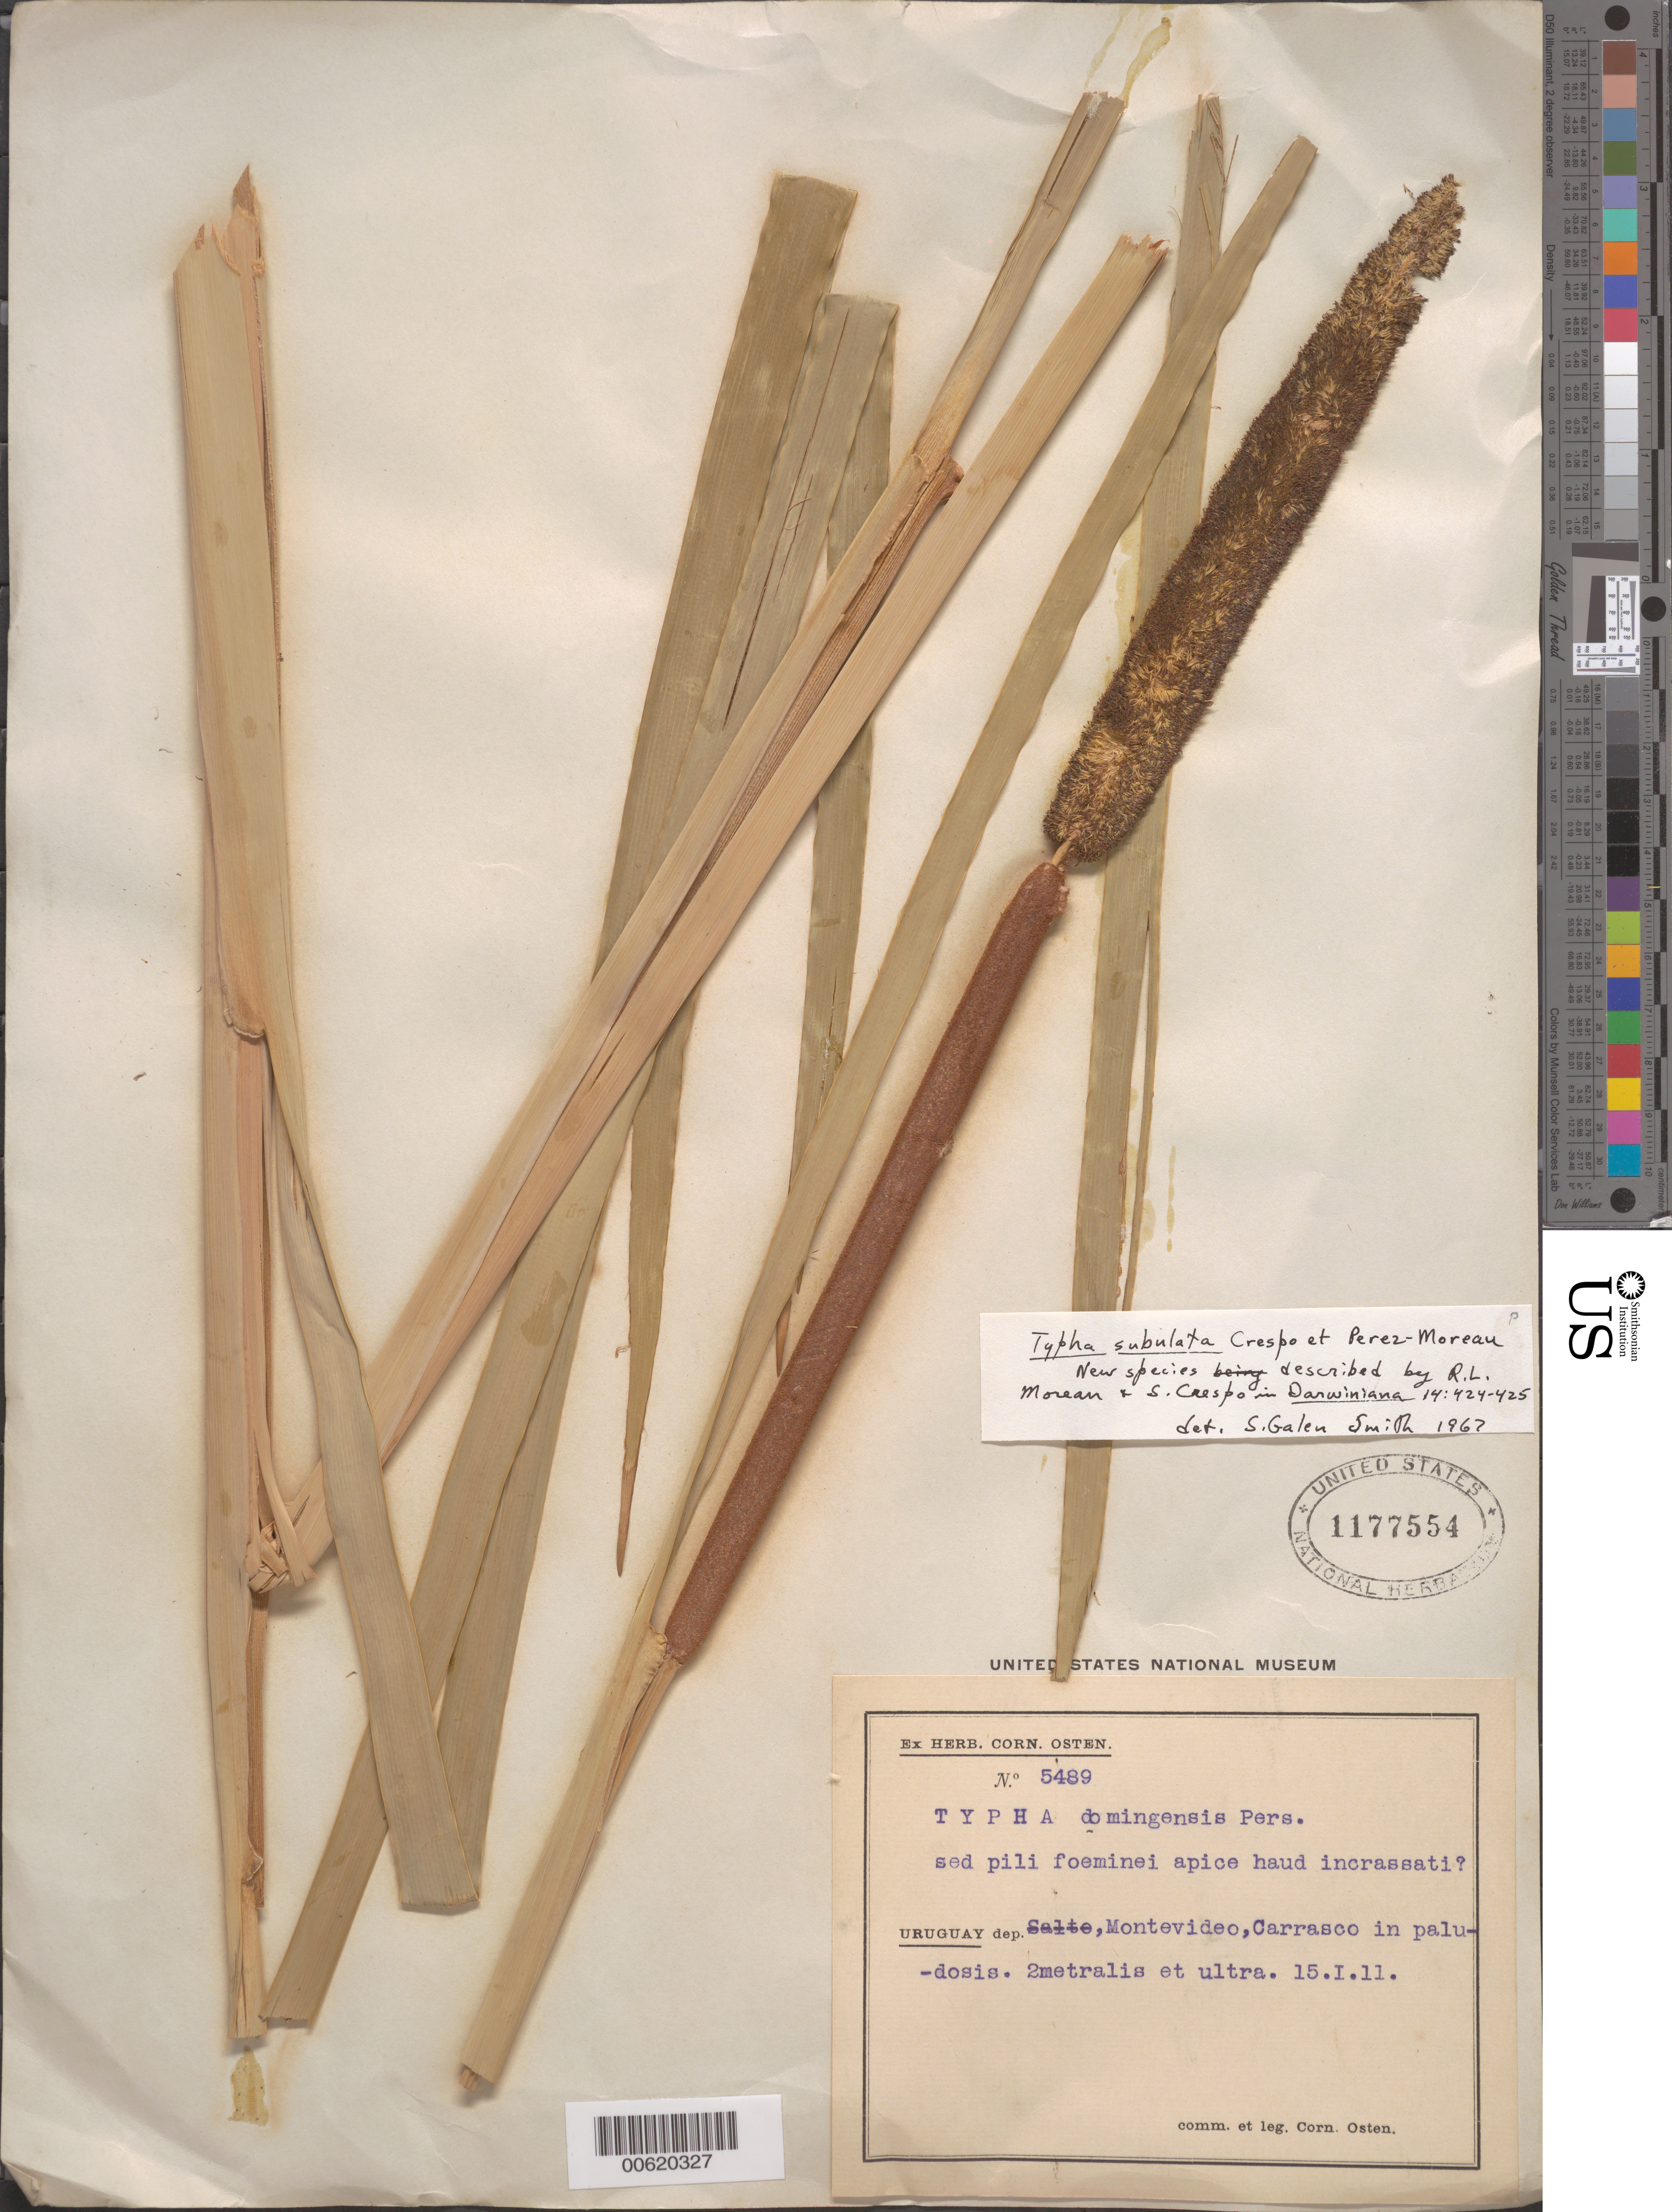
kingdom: Plantae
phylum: Tracheophyta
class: Liliopsida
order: Poales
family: Typhaceae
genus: Typha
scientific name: Typha subulata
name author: Crespo & R.L. Pérez-Mor.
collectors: C. Osten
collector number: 5489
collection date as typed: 15 Jan 1911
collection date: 1911-01-15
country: Uruguay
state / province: Montevideo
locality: Montevideo, Carrasco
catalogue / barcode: US 1177554